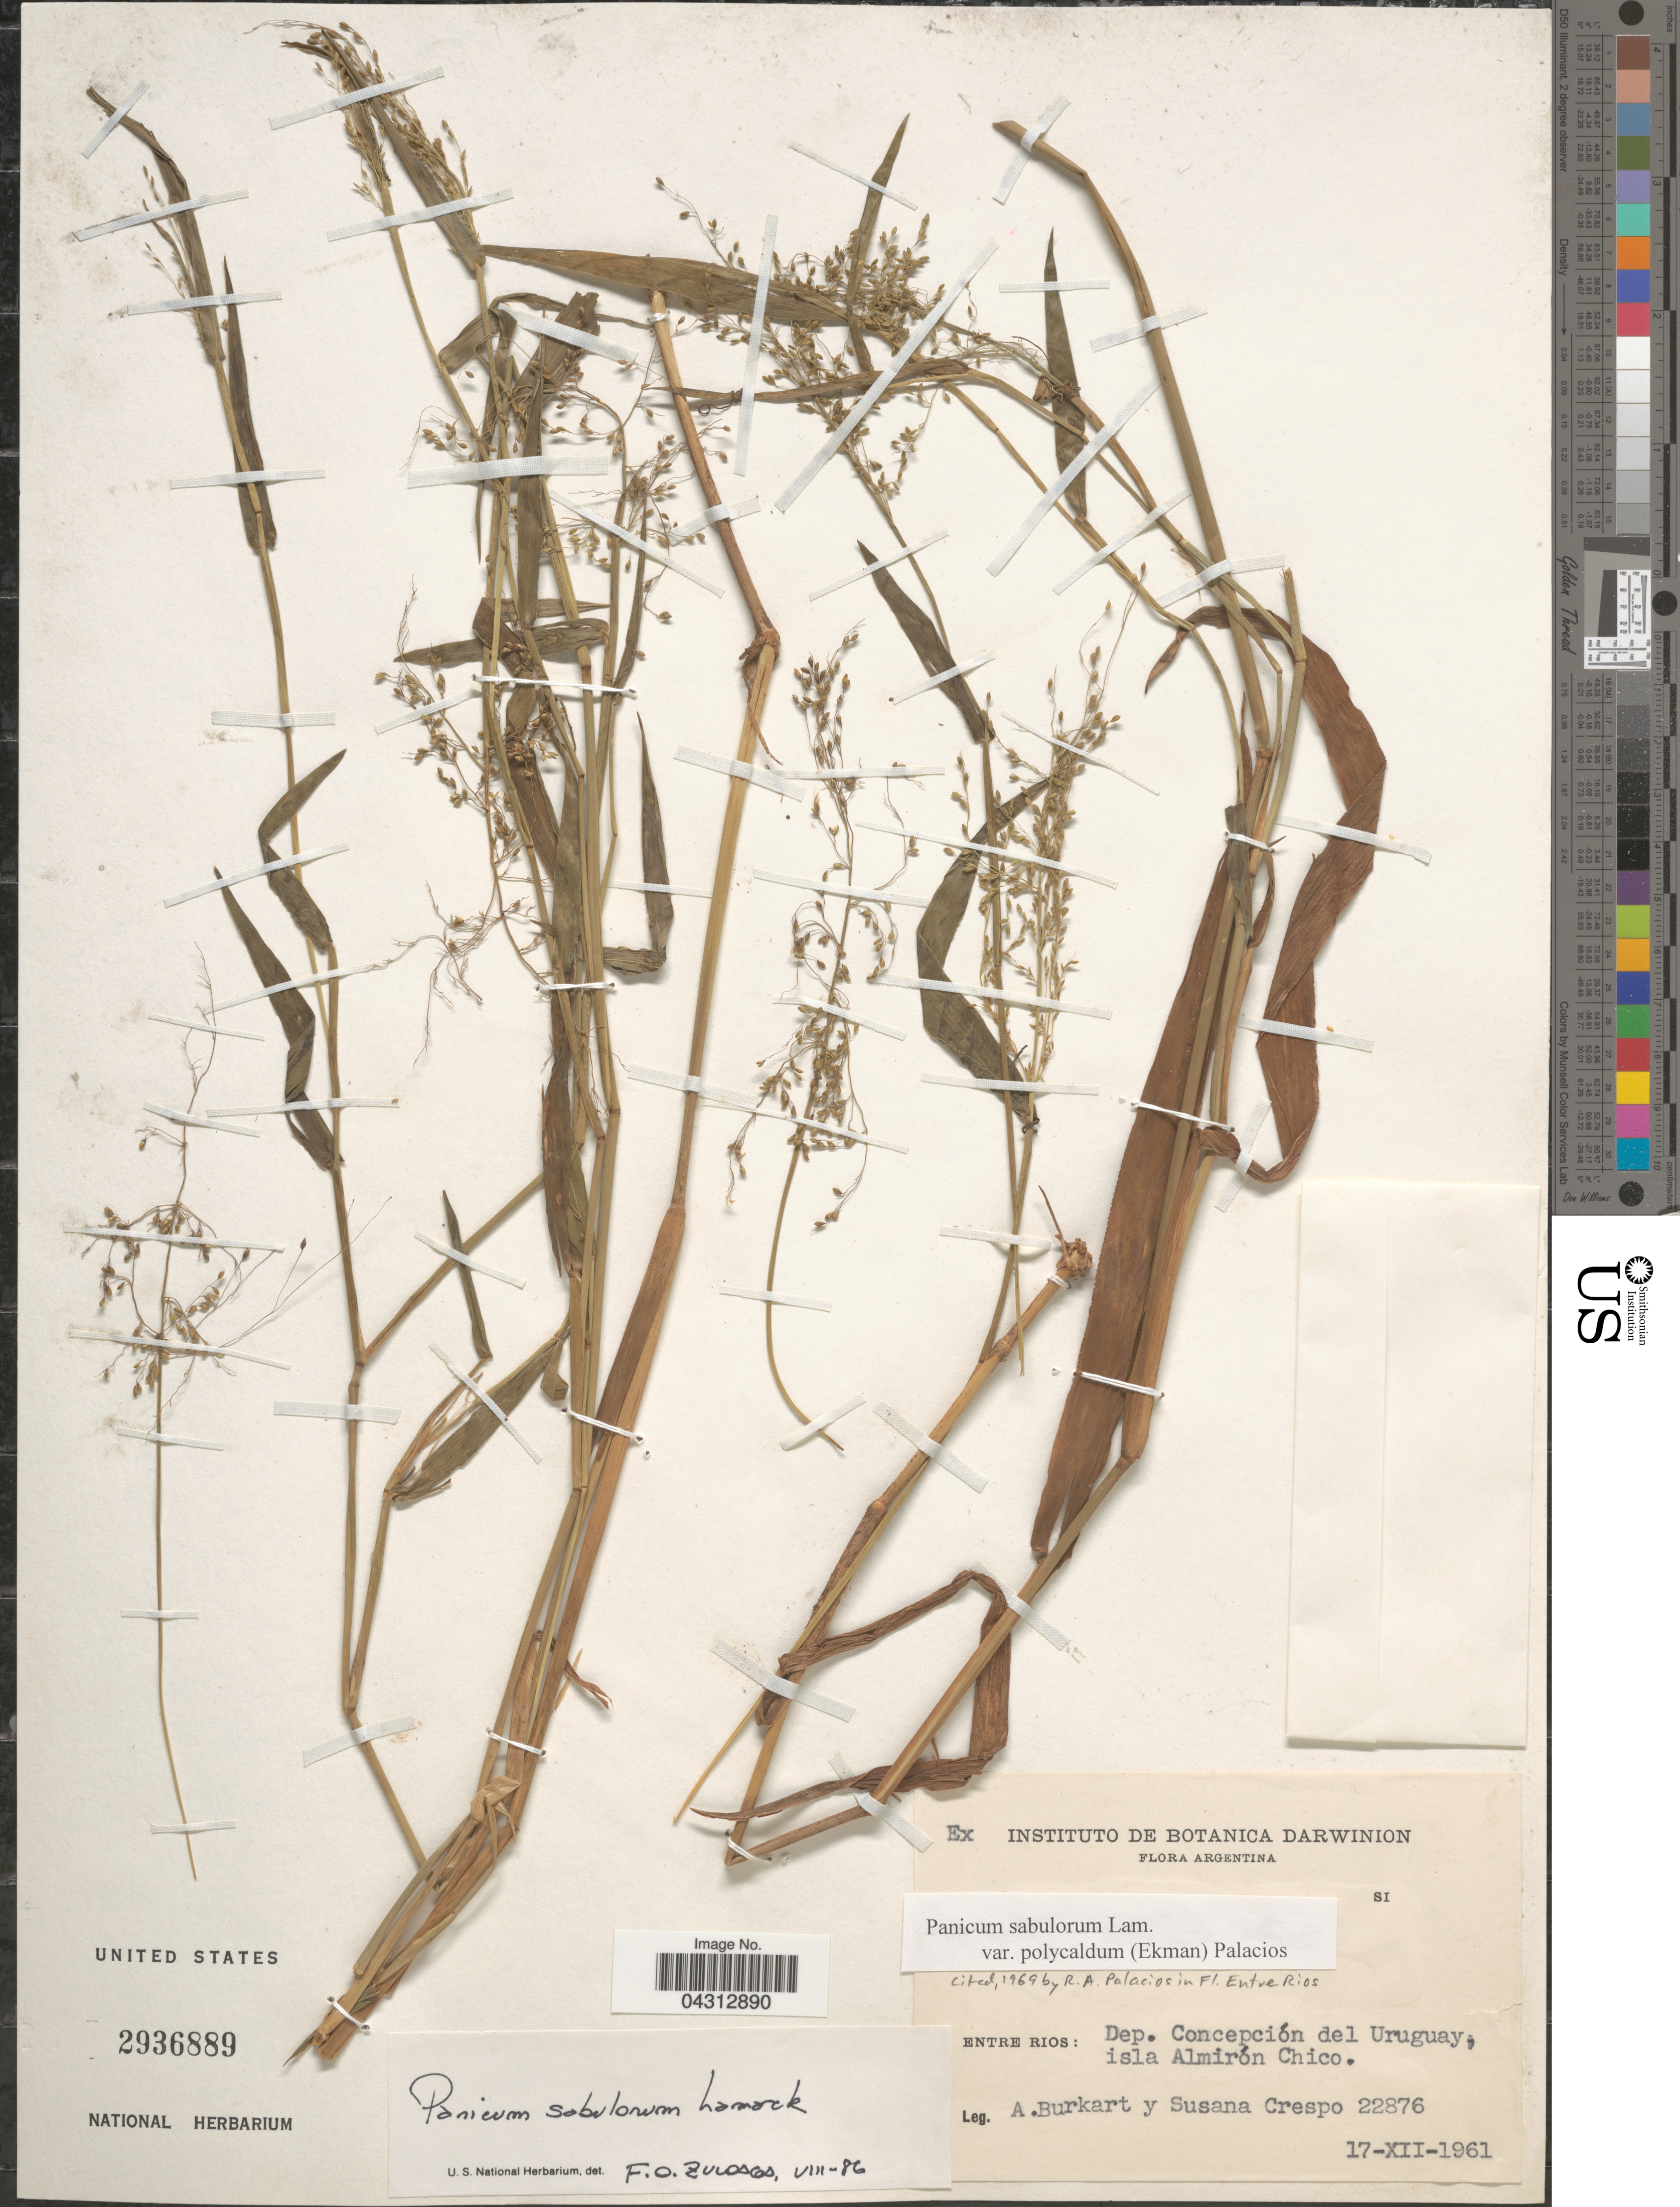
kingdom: Plantae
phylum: Tracheophyta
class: Liliopsida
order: Poales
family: Poaceae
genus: Dichanthelium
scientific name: Dichanthelium sabulorum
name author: (Lam.) Gould & C.A. Clark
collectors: A. E. Burkart & S. Crespo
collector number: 22876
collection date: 1961-12-17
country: Argentina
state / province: Entre Rios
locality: Dep. Concepción del Uruguay, isla Almirón Chico.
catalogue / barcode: US 2936889